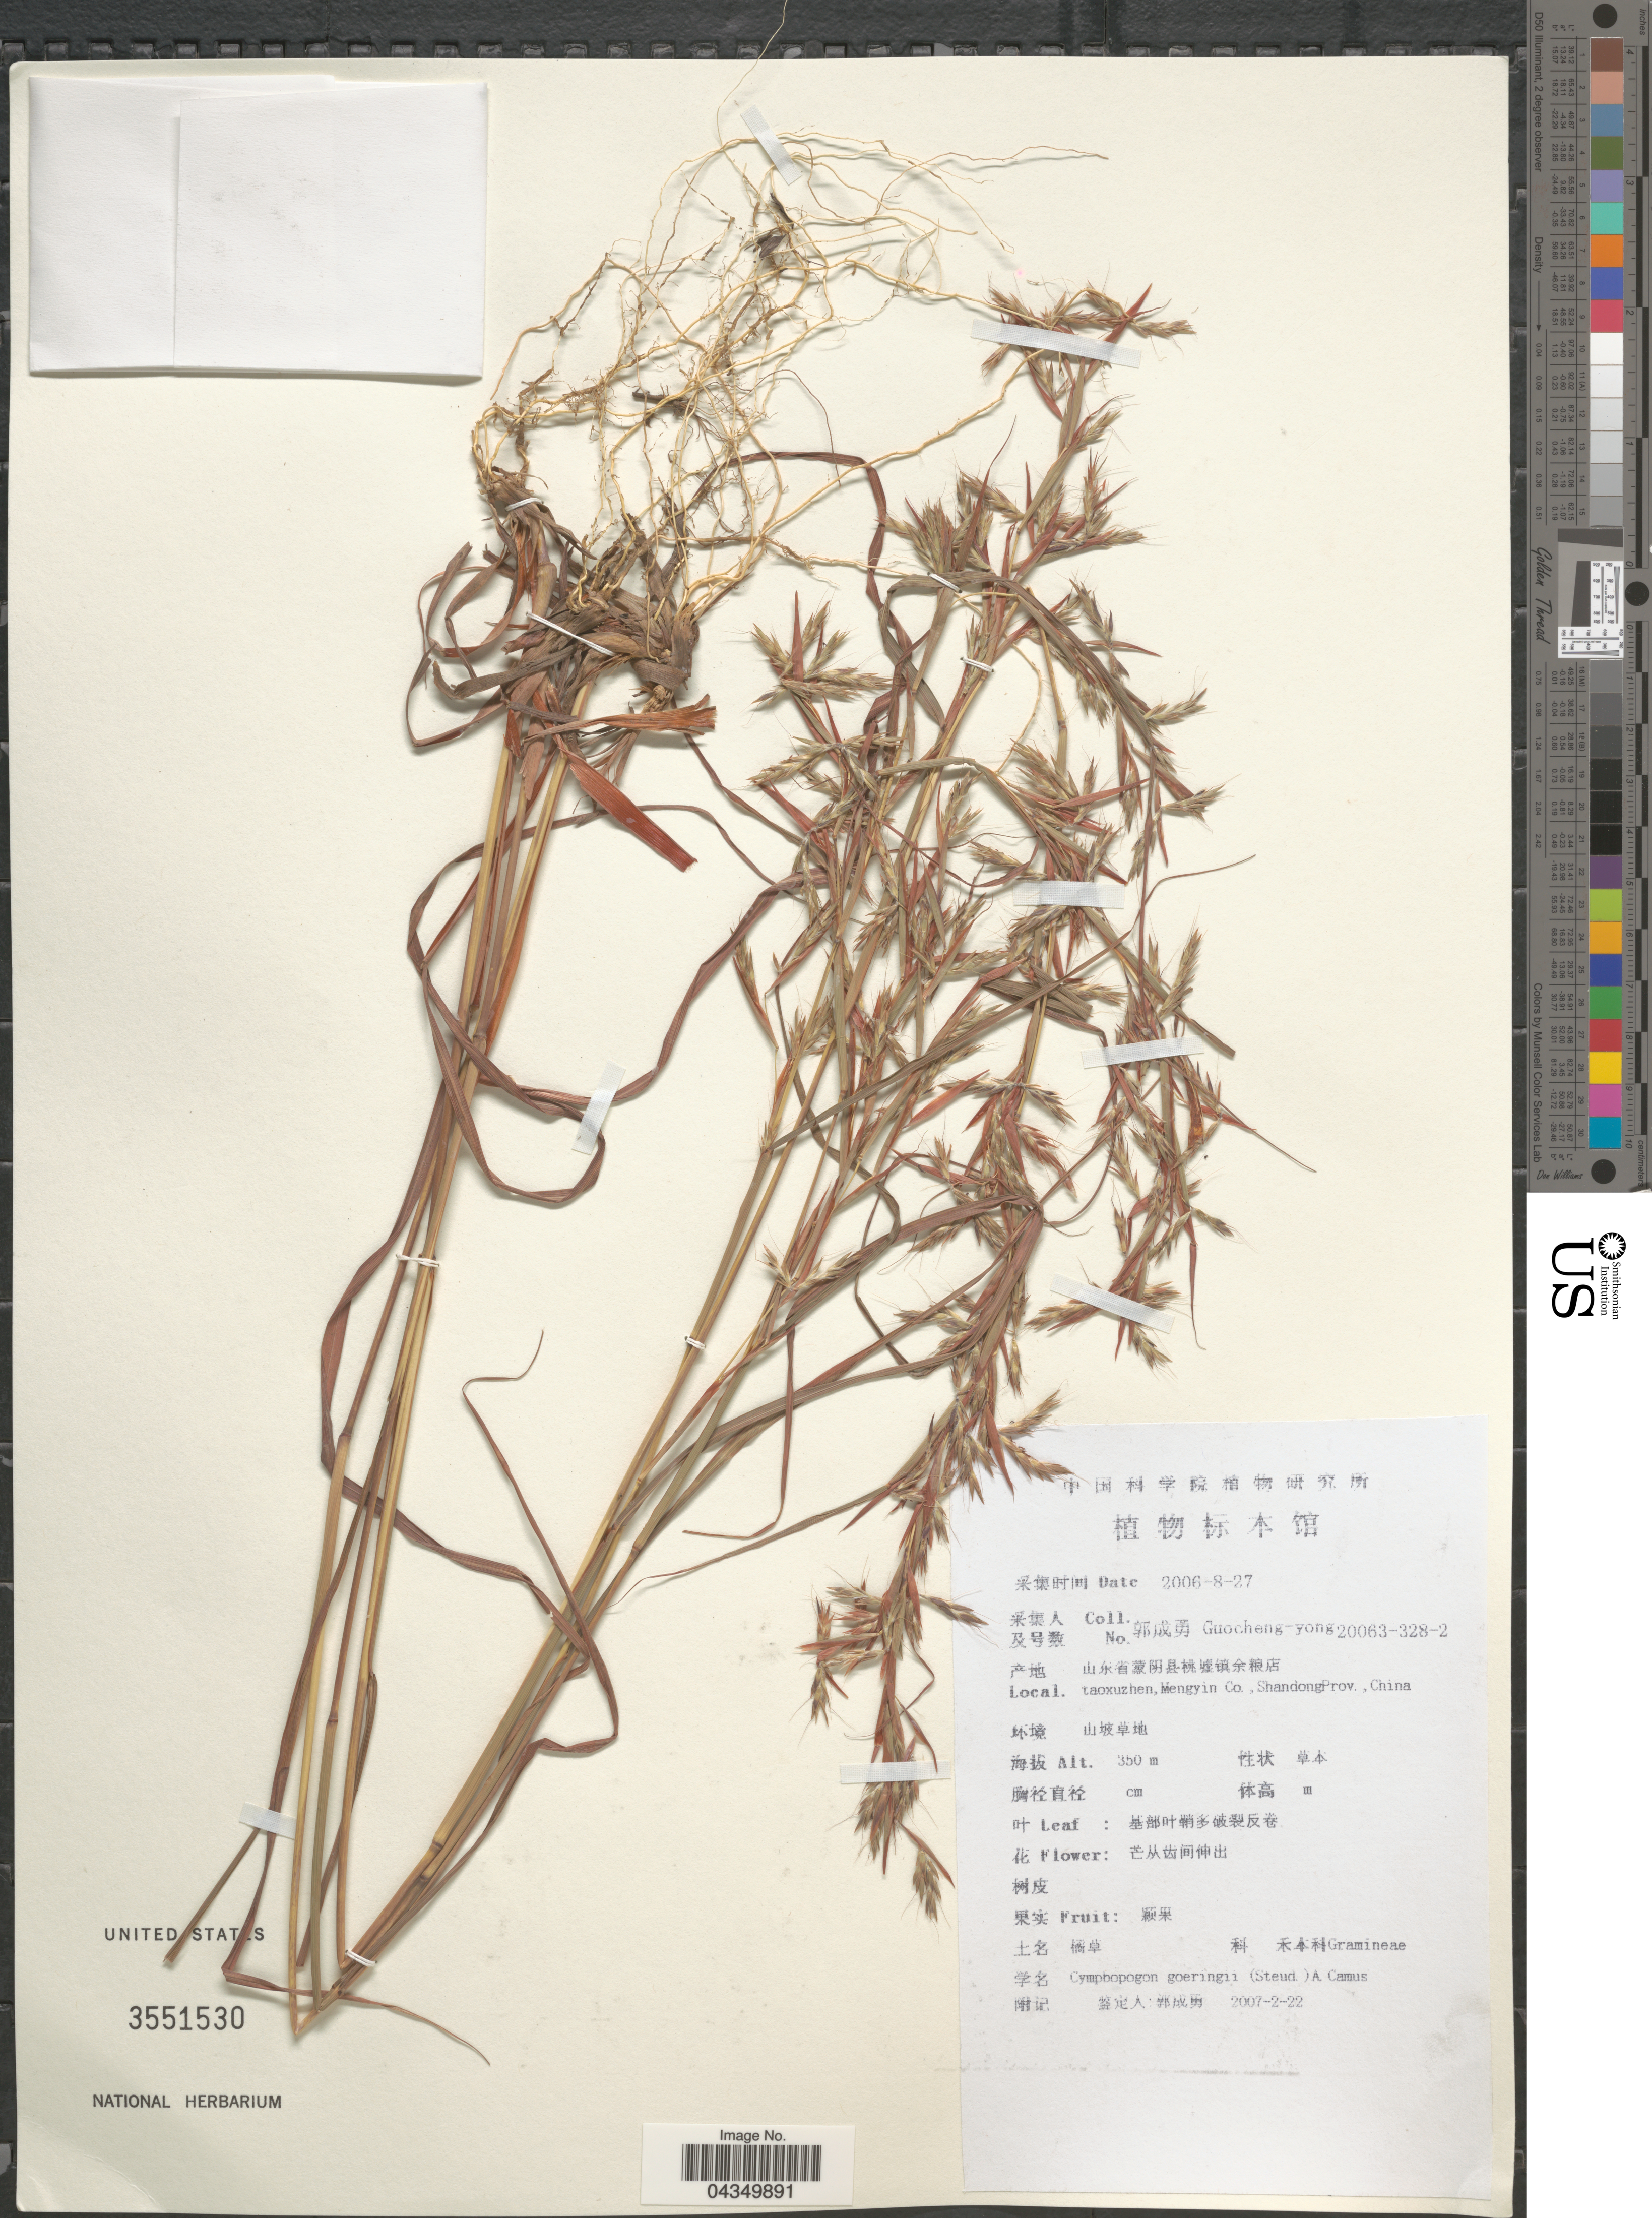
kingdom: Plantae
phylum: Tracheophyta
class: Liliopsida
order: Poales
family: Poaceae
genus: Cymbopogon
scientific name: Cymbopogon goeringii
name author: A. Camus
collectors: Guo cheng-yong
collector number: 20063-328-2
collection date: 2006-08-27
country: China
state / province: Shandong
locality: Taoxuzhen, Mengyin Co.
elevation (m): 350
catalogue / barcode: US 3551530